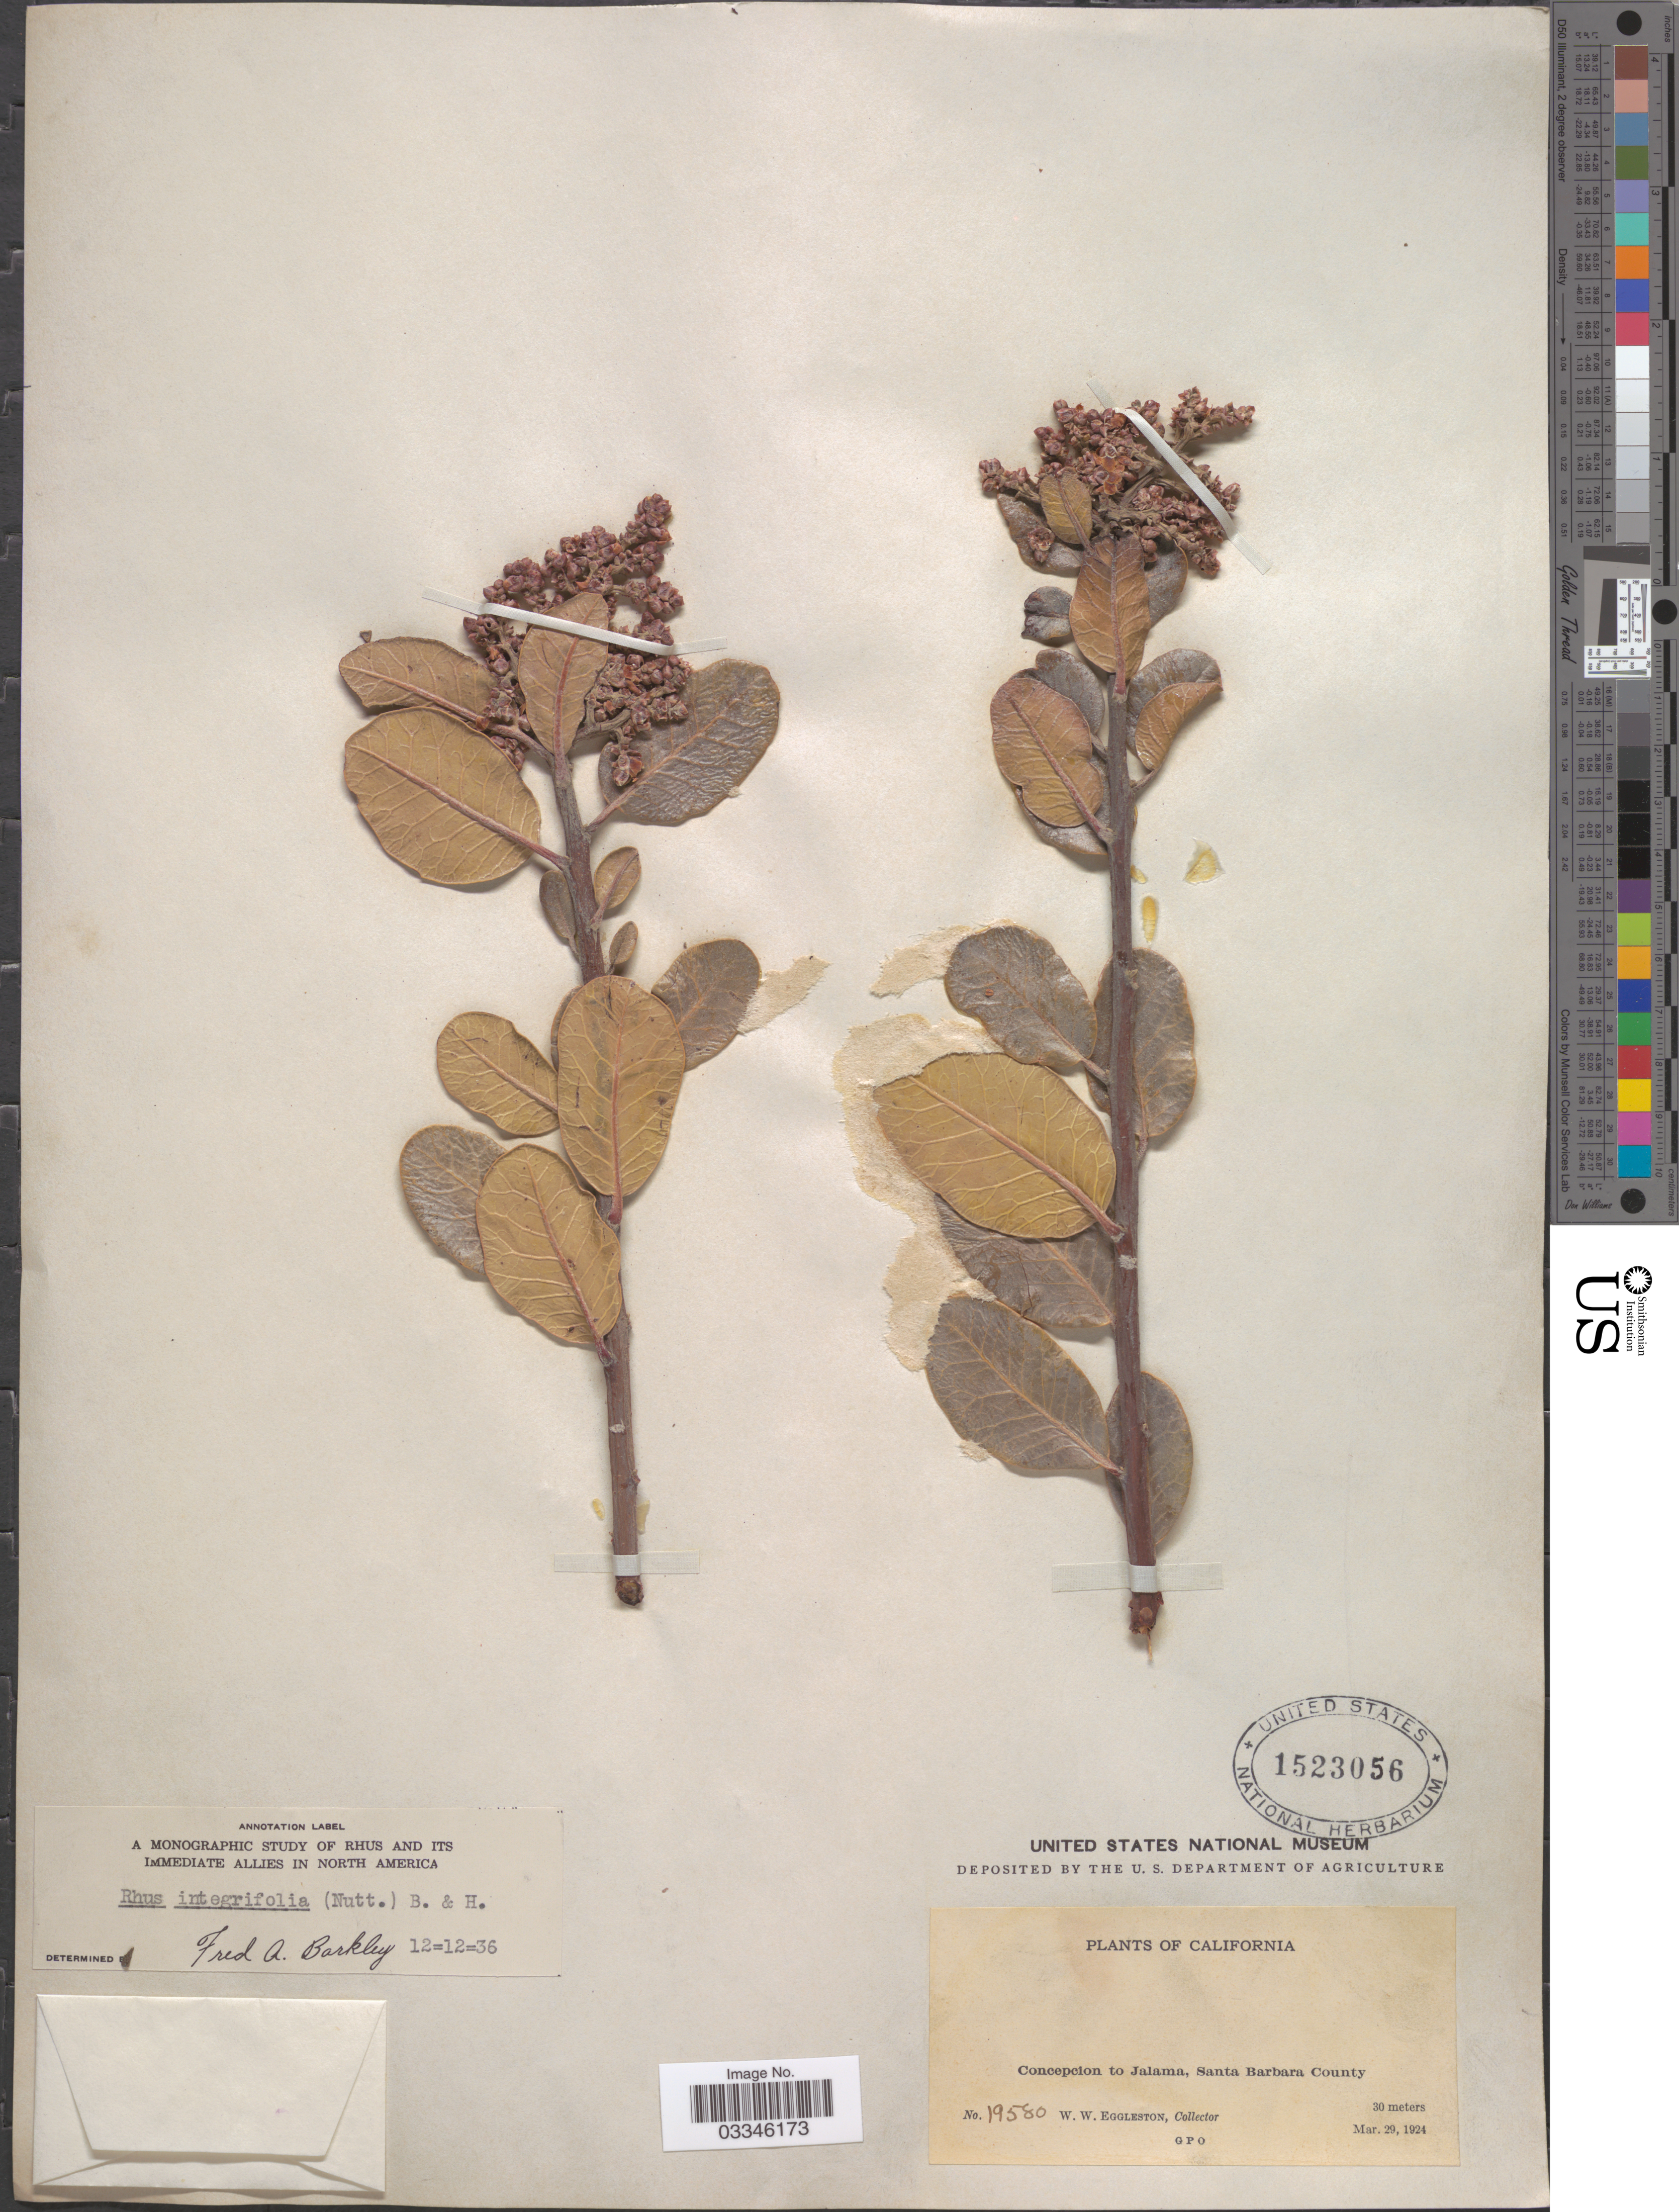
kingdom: Plantae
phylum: Tracheophyta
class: Magnoliopsida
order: Sapindales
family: Anacardiaceae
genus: Rhus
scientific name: Rhus integrifolia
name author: (Nutt.) Benth. & Hook. f. ex W.H. Brewer & S. Watson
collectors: W. W. Eggleston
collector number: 19580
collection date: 1924-03-29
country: United States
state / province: California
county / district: Santa Barbara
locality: Concepcion to Jalama, Santa Barbara County.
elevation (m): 30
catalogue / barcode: US 1523056